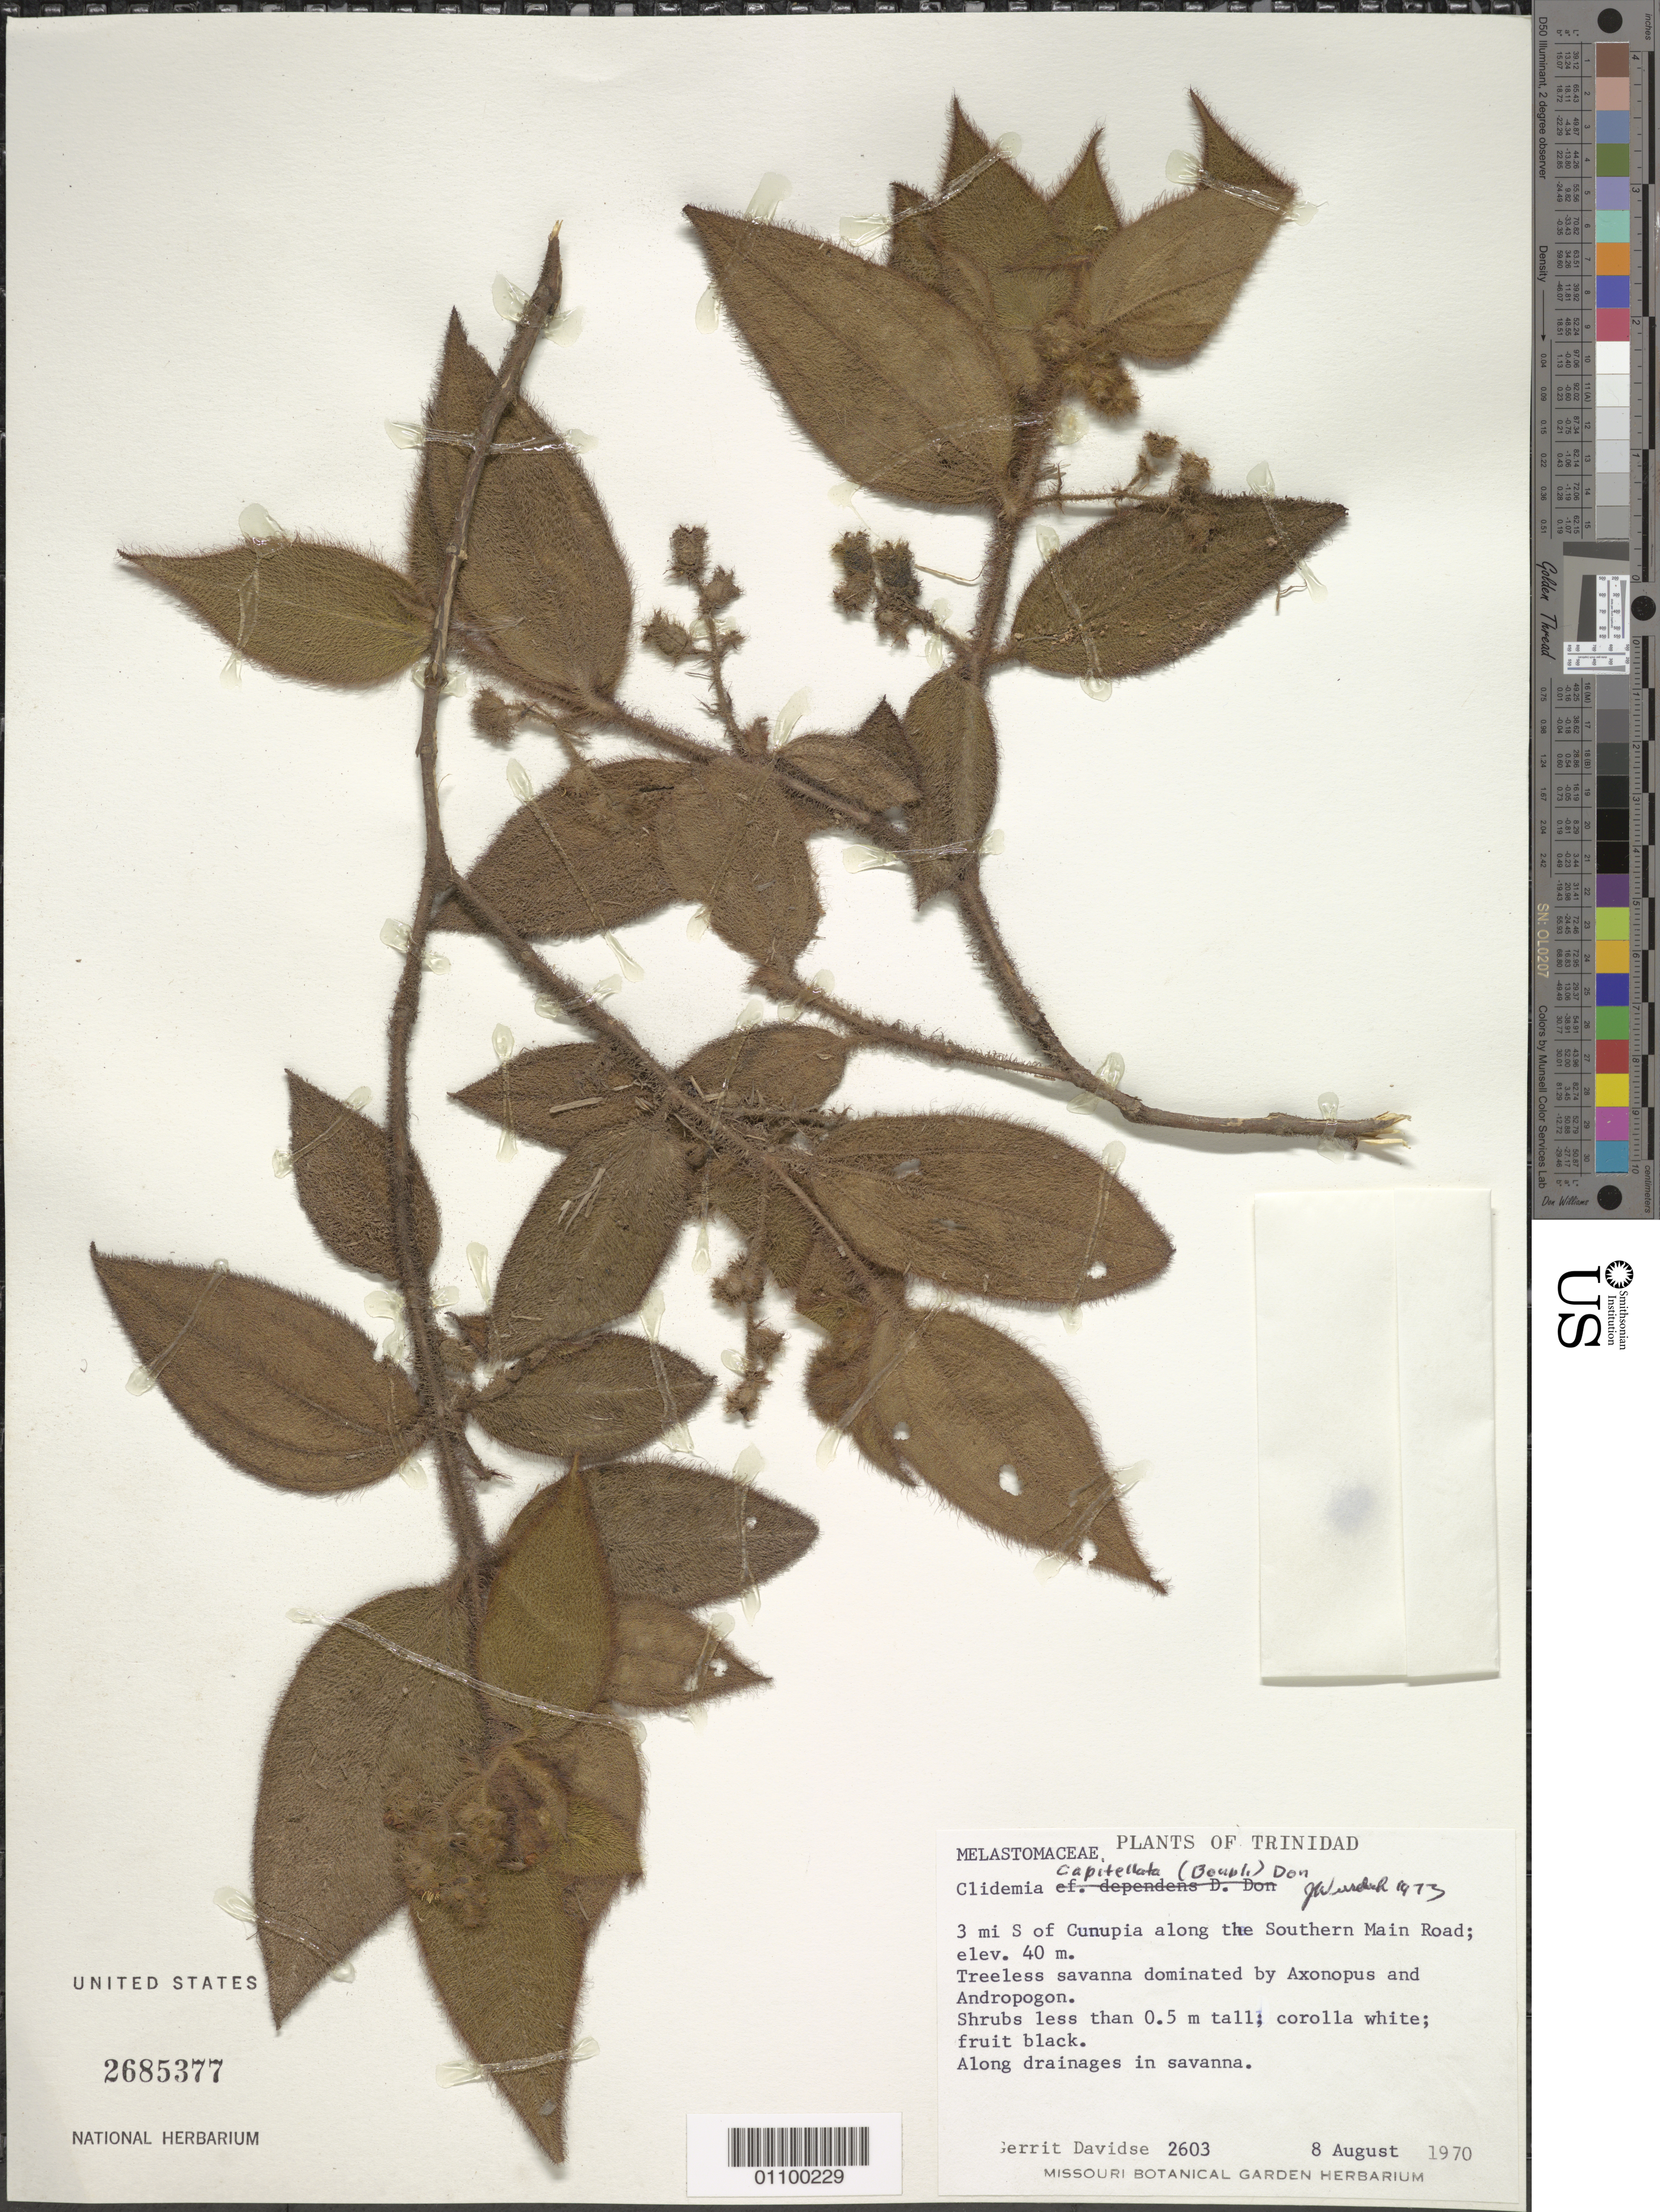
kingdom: Plantae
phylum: Tracheophyta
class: Magnoliopsida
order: Myrtales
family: Melastomataceae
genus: Clidemia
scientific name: Clidemia capitellata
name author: (Bonpl.) D. Don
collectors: G. Davidse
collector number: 2603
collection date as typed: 08 Aug 1970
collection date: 1970-08-08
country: Trinidad and Tobago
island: Trinidad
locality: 3 mi S of Cunupia along the S Main Road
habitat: treeless savanna dominated by Axonopus and Andropogon | along drainages in savanna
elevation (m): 40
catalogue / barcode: US 2685377